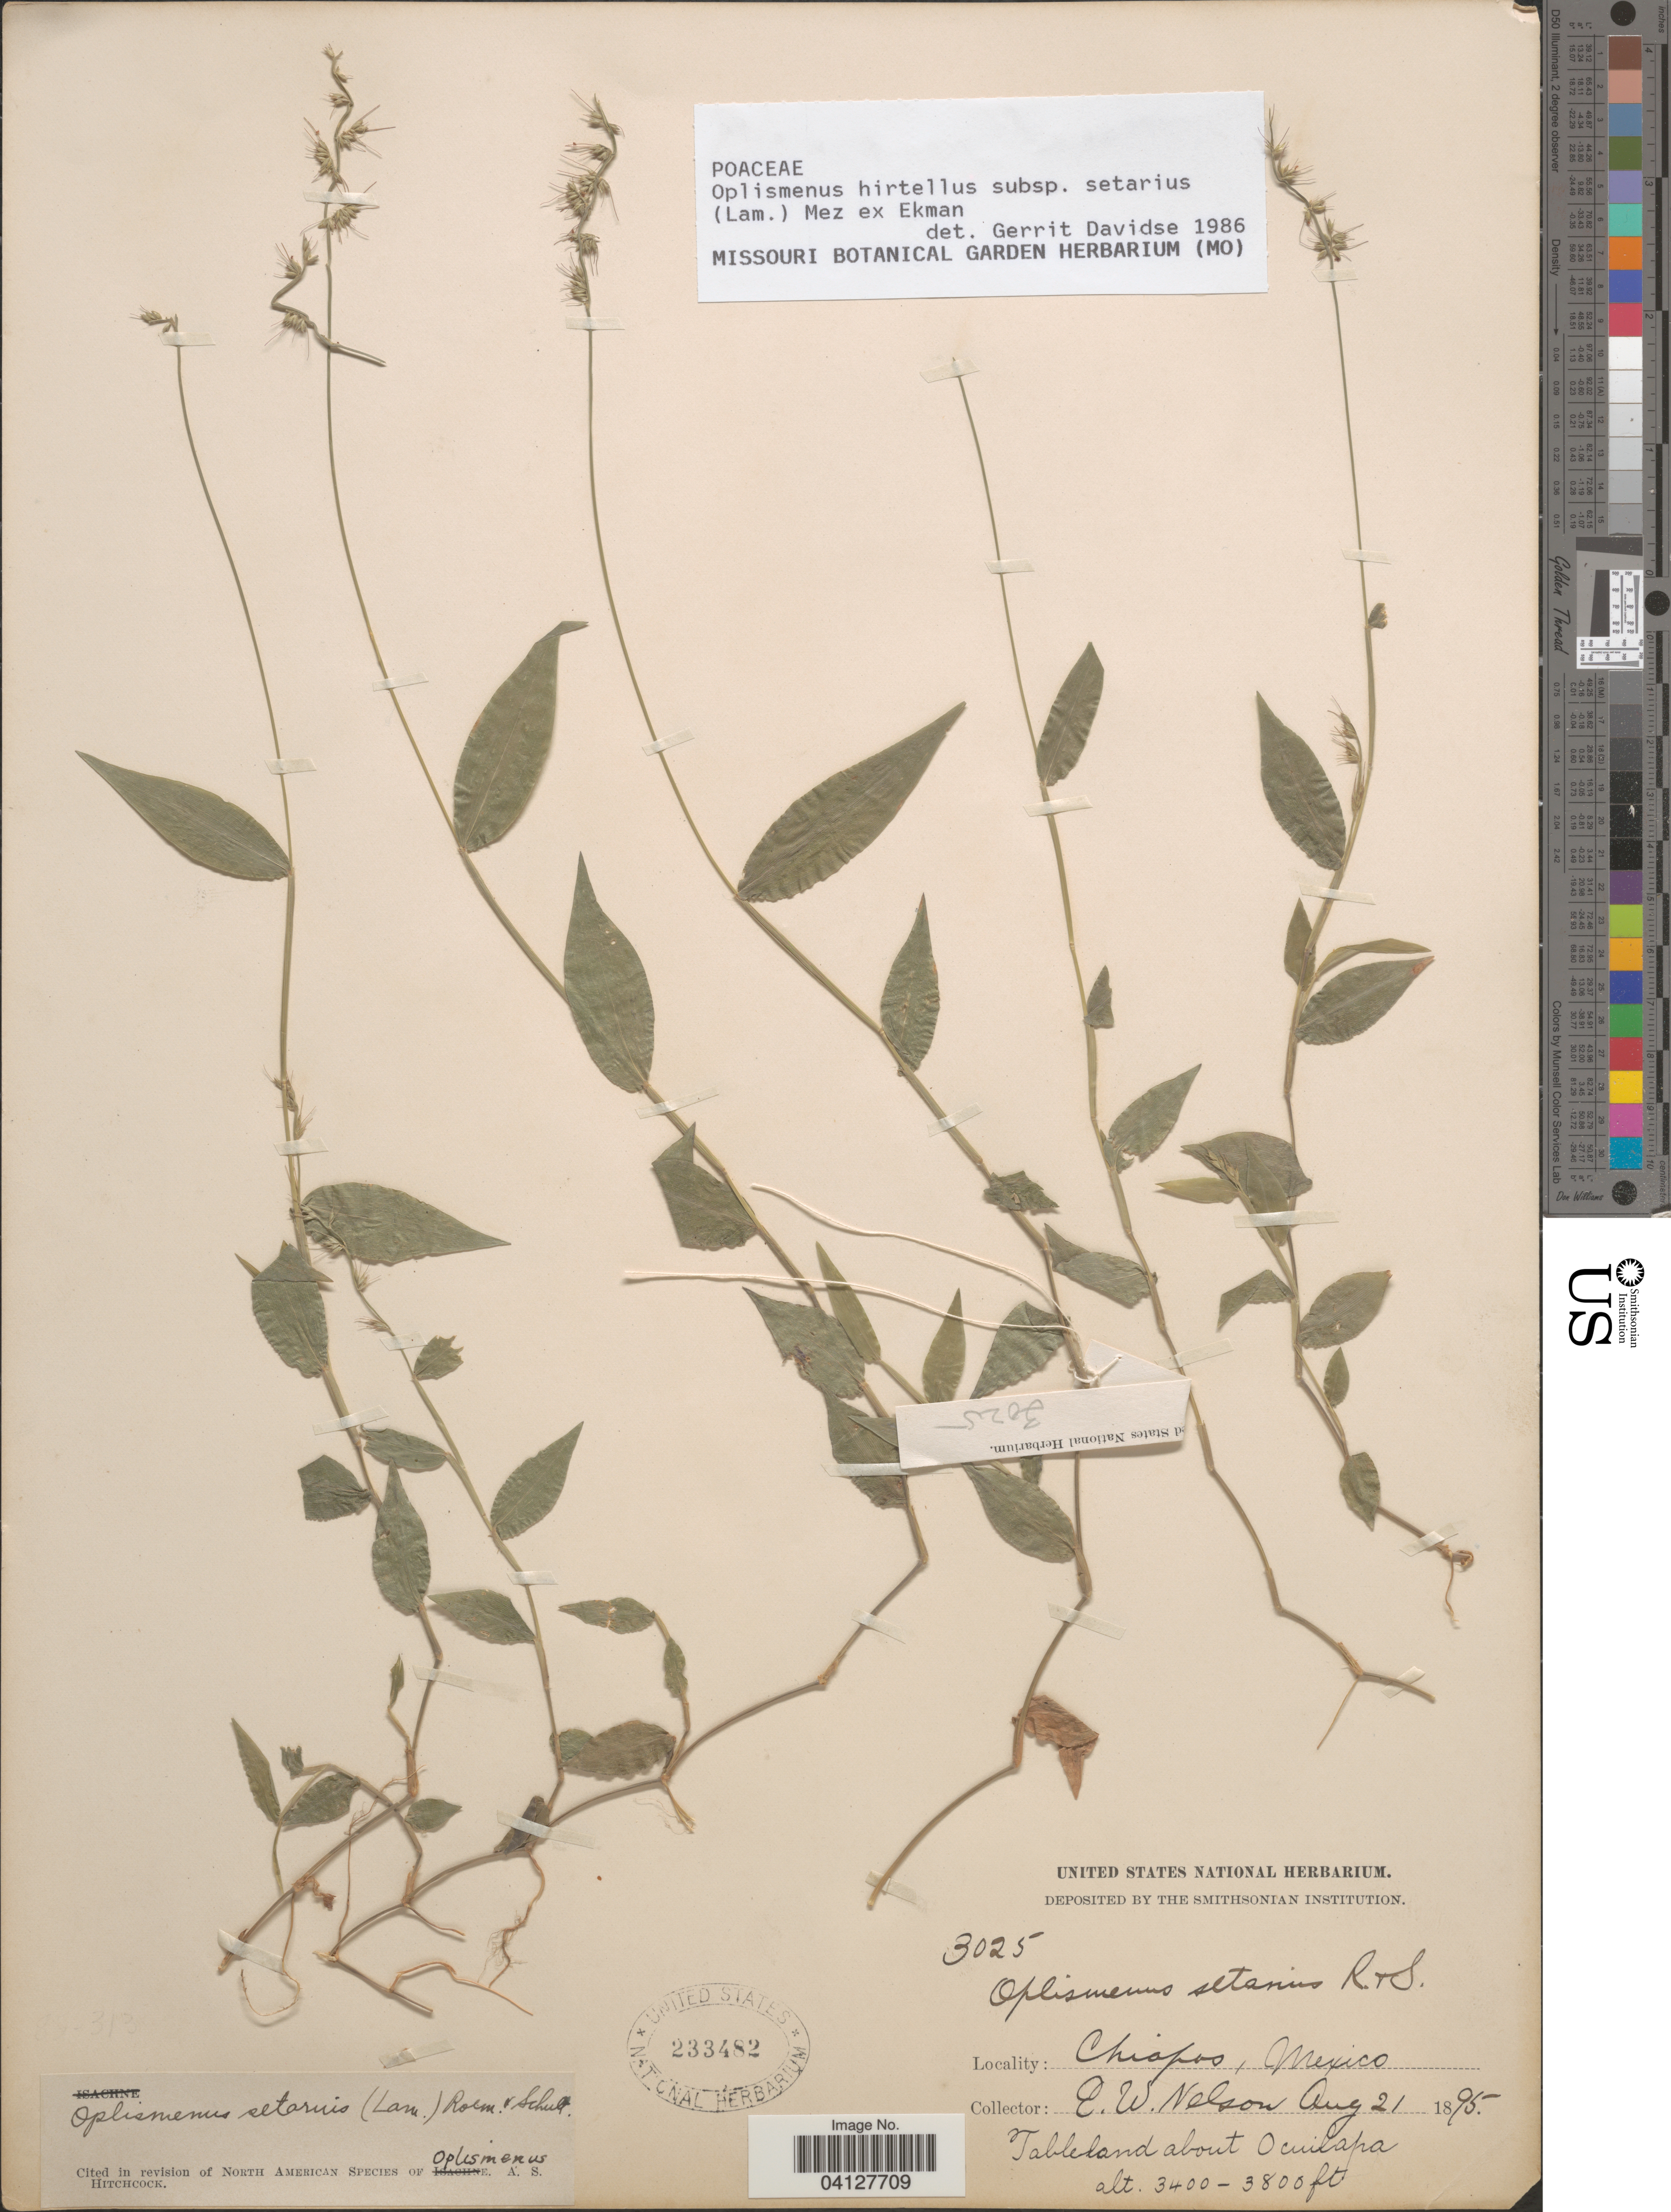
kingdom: Plantae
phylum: Tracheophyta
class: Liliopsida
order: Poales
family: Poaceae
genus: Oplismenus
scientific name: Oplismenus hirtellus subsp. setarius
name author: (Lam.) Mez ex Ekman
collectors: E. W. Nelson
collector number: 3025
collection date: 1895-08-21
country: Mexico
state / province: Chiapas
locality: Tableland about Ocuilapa.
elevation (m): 1036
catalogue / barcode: US 233482